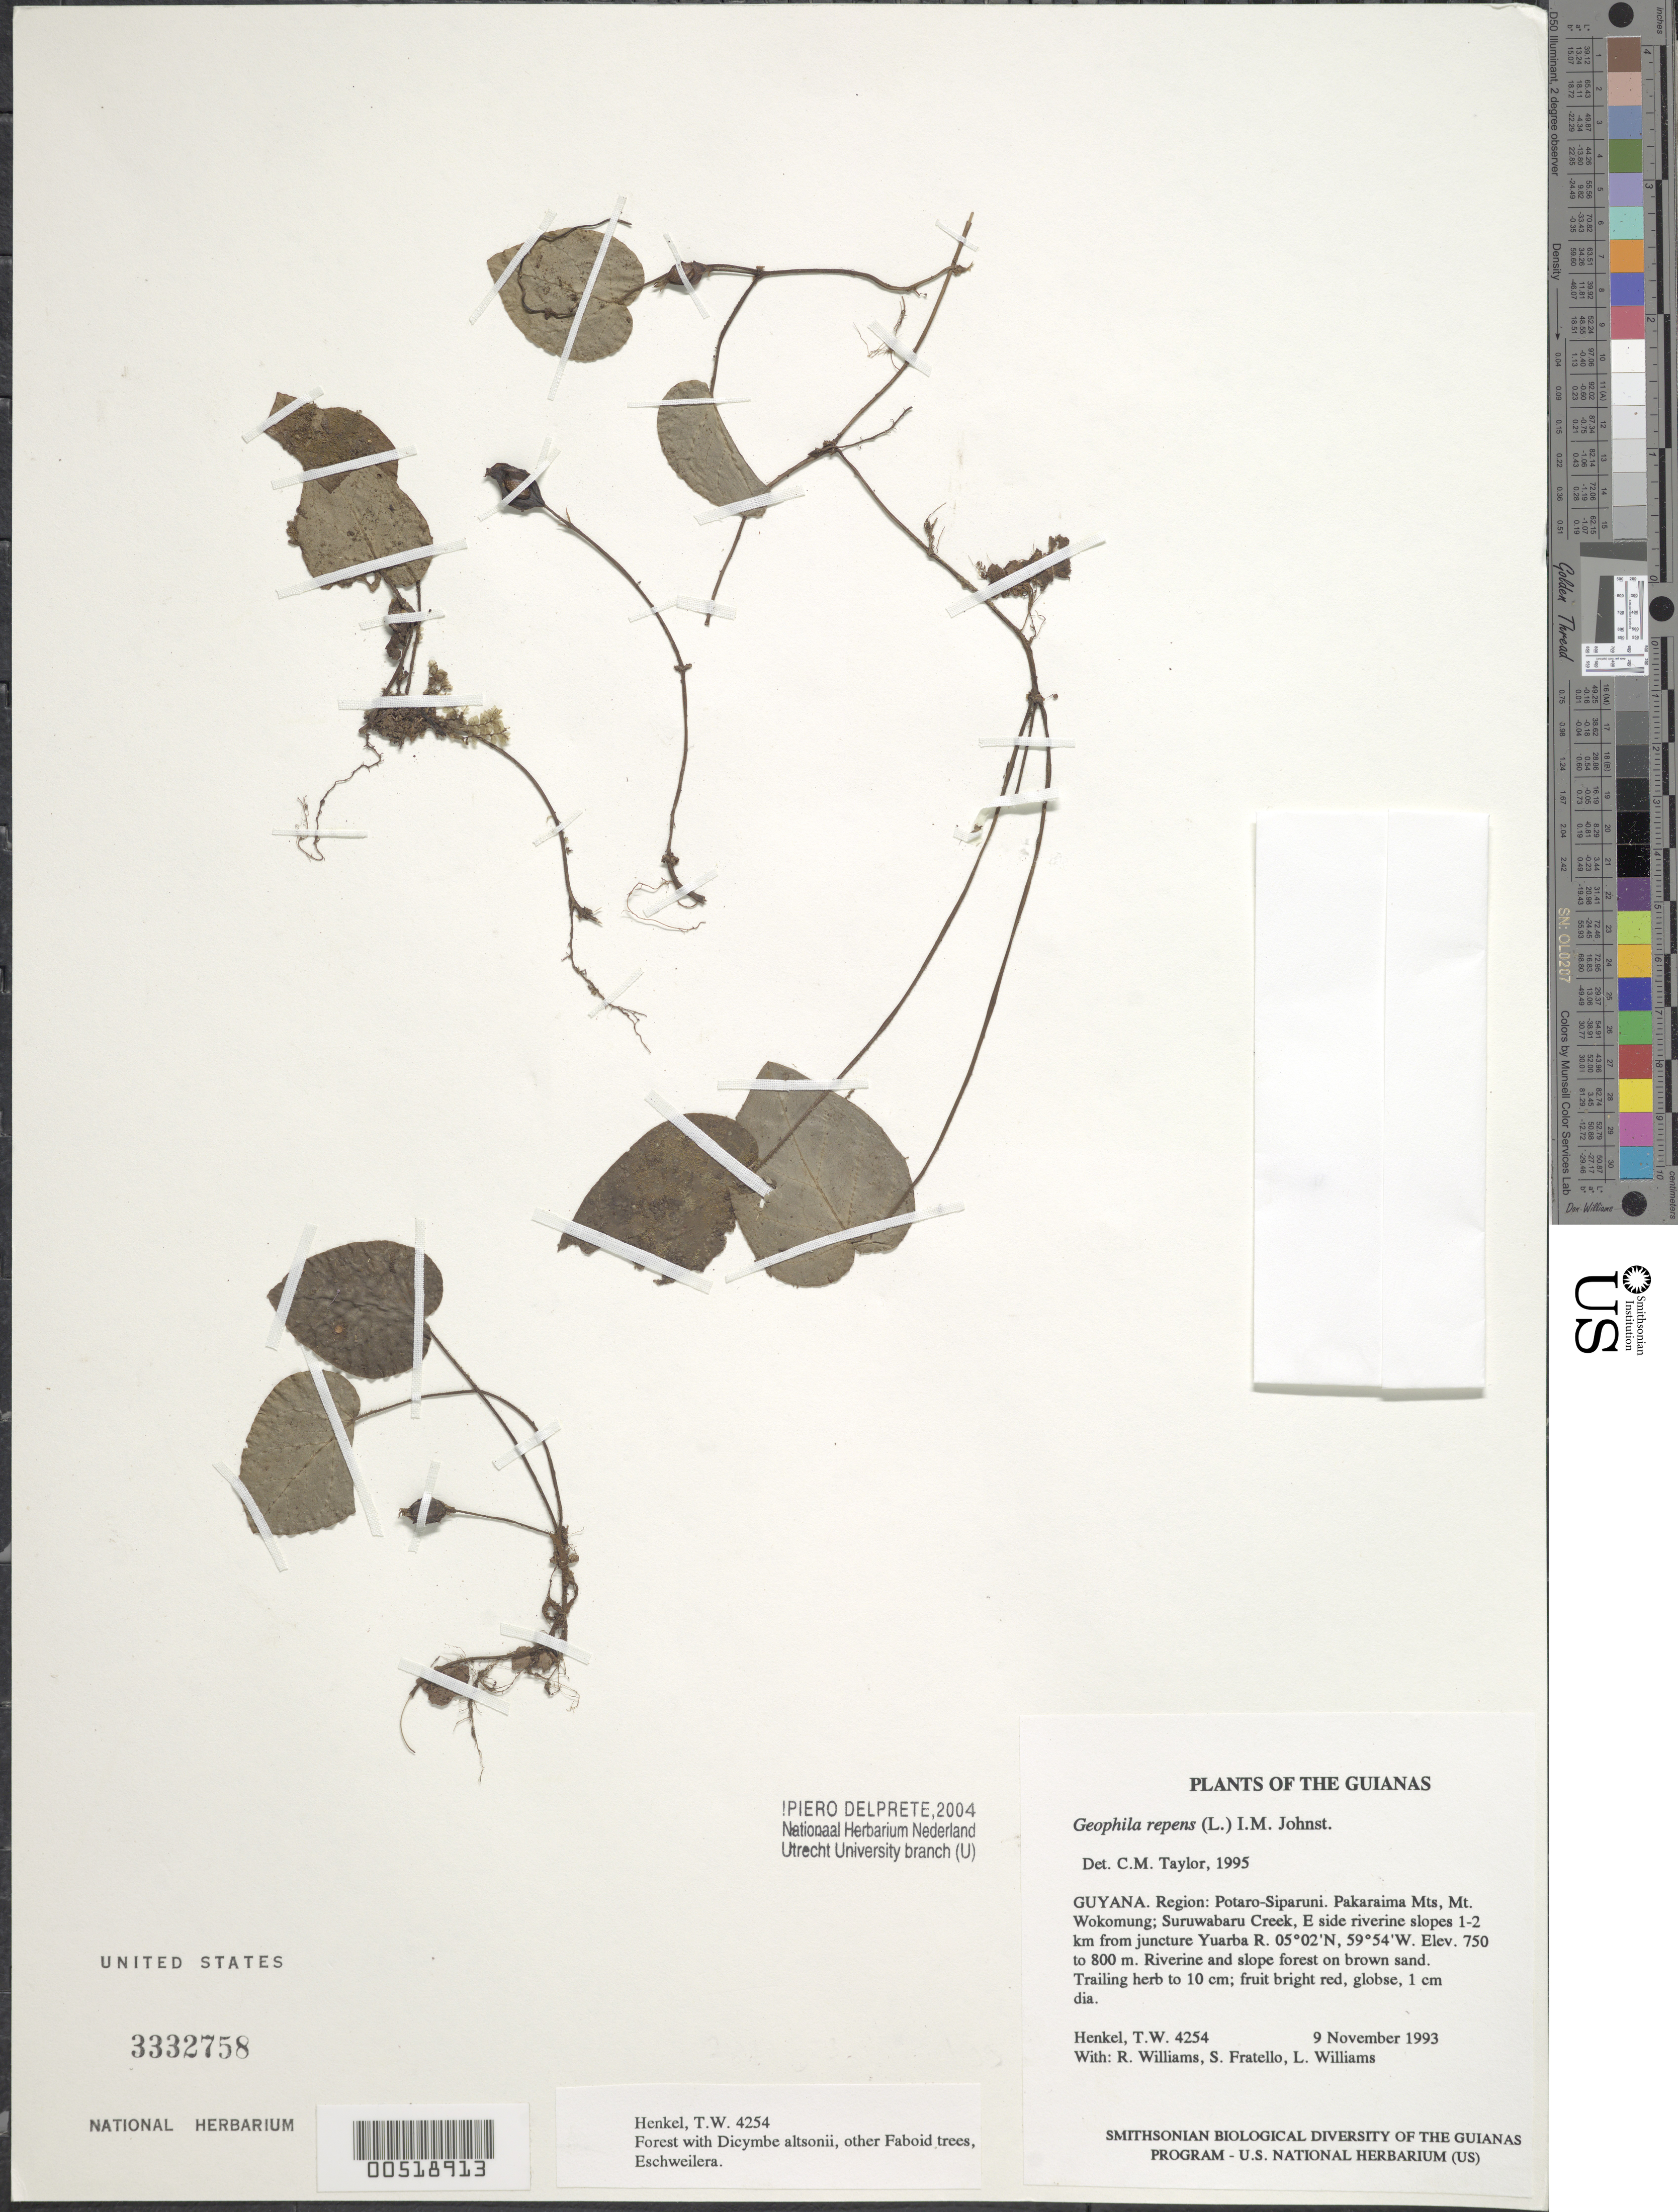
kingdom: Plantae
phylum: Tracheophyta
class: Magnoliopsida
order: Gentianales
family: Rubiaceae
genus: Geophila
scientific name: Geophila repens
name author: (L.) I.M. Johnst.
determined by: Taylor, Charlotte M.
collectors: T. Henkel, R. Williams, S. Fratello & L. Williams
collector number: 4254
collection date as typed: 9 November 1993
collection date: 1993-11-09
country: Guyana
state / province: Potaro-Siparuni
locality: Pakaraima Mts, Mt. Wokomung; Suruwabaru Creek, E side riverine slopes 1-2 km from juncture Yuarba R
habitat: Riverine and slope forest on brown sand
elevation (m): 750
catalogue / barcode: US 3332758